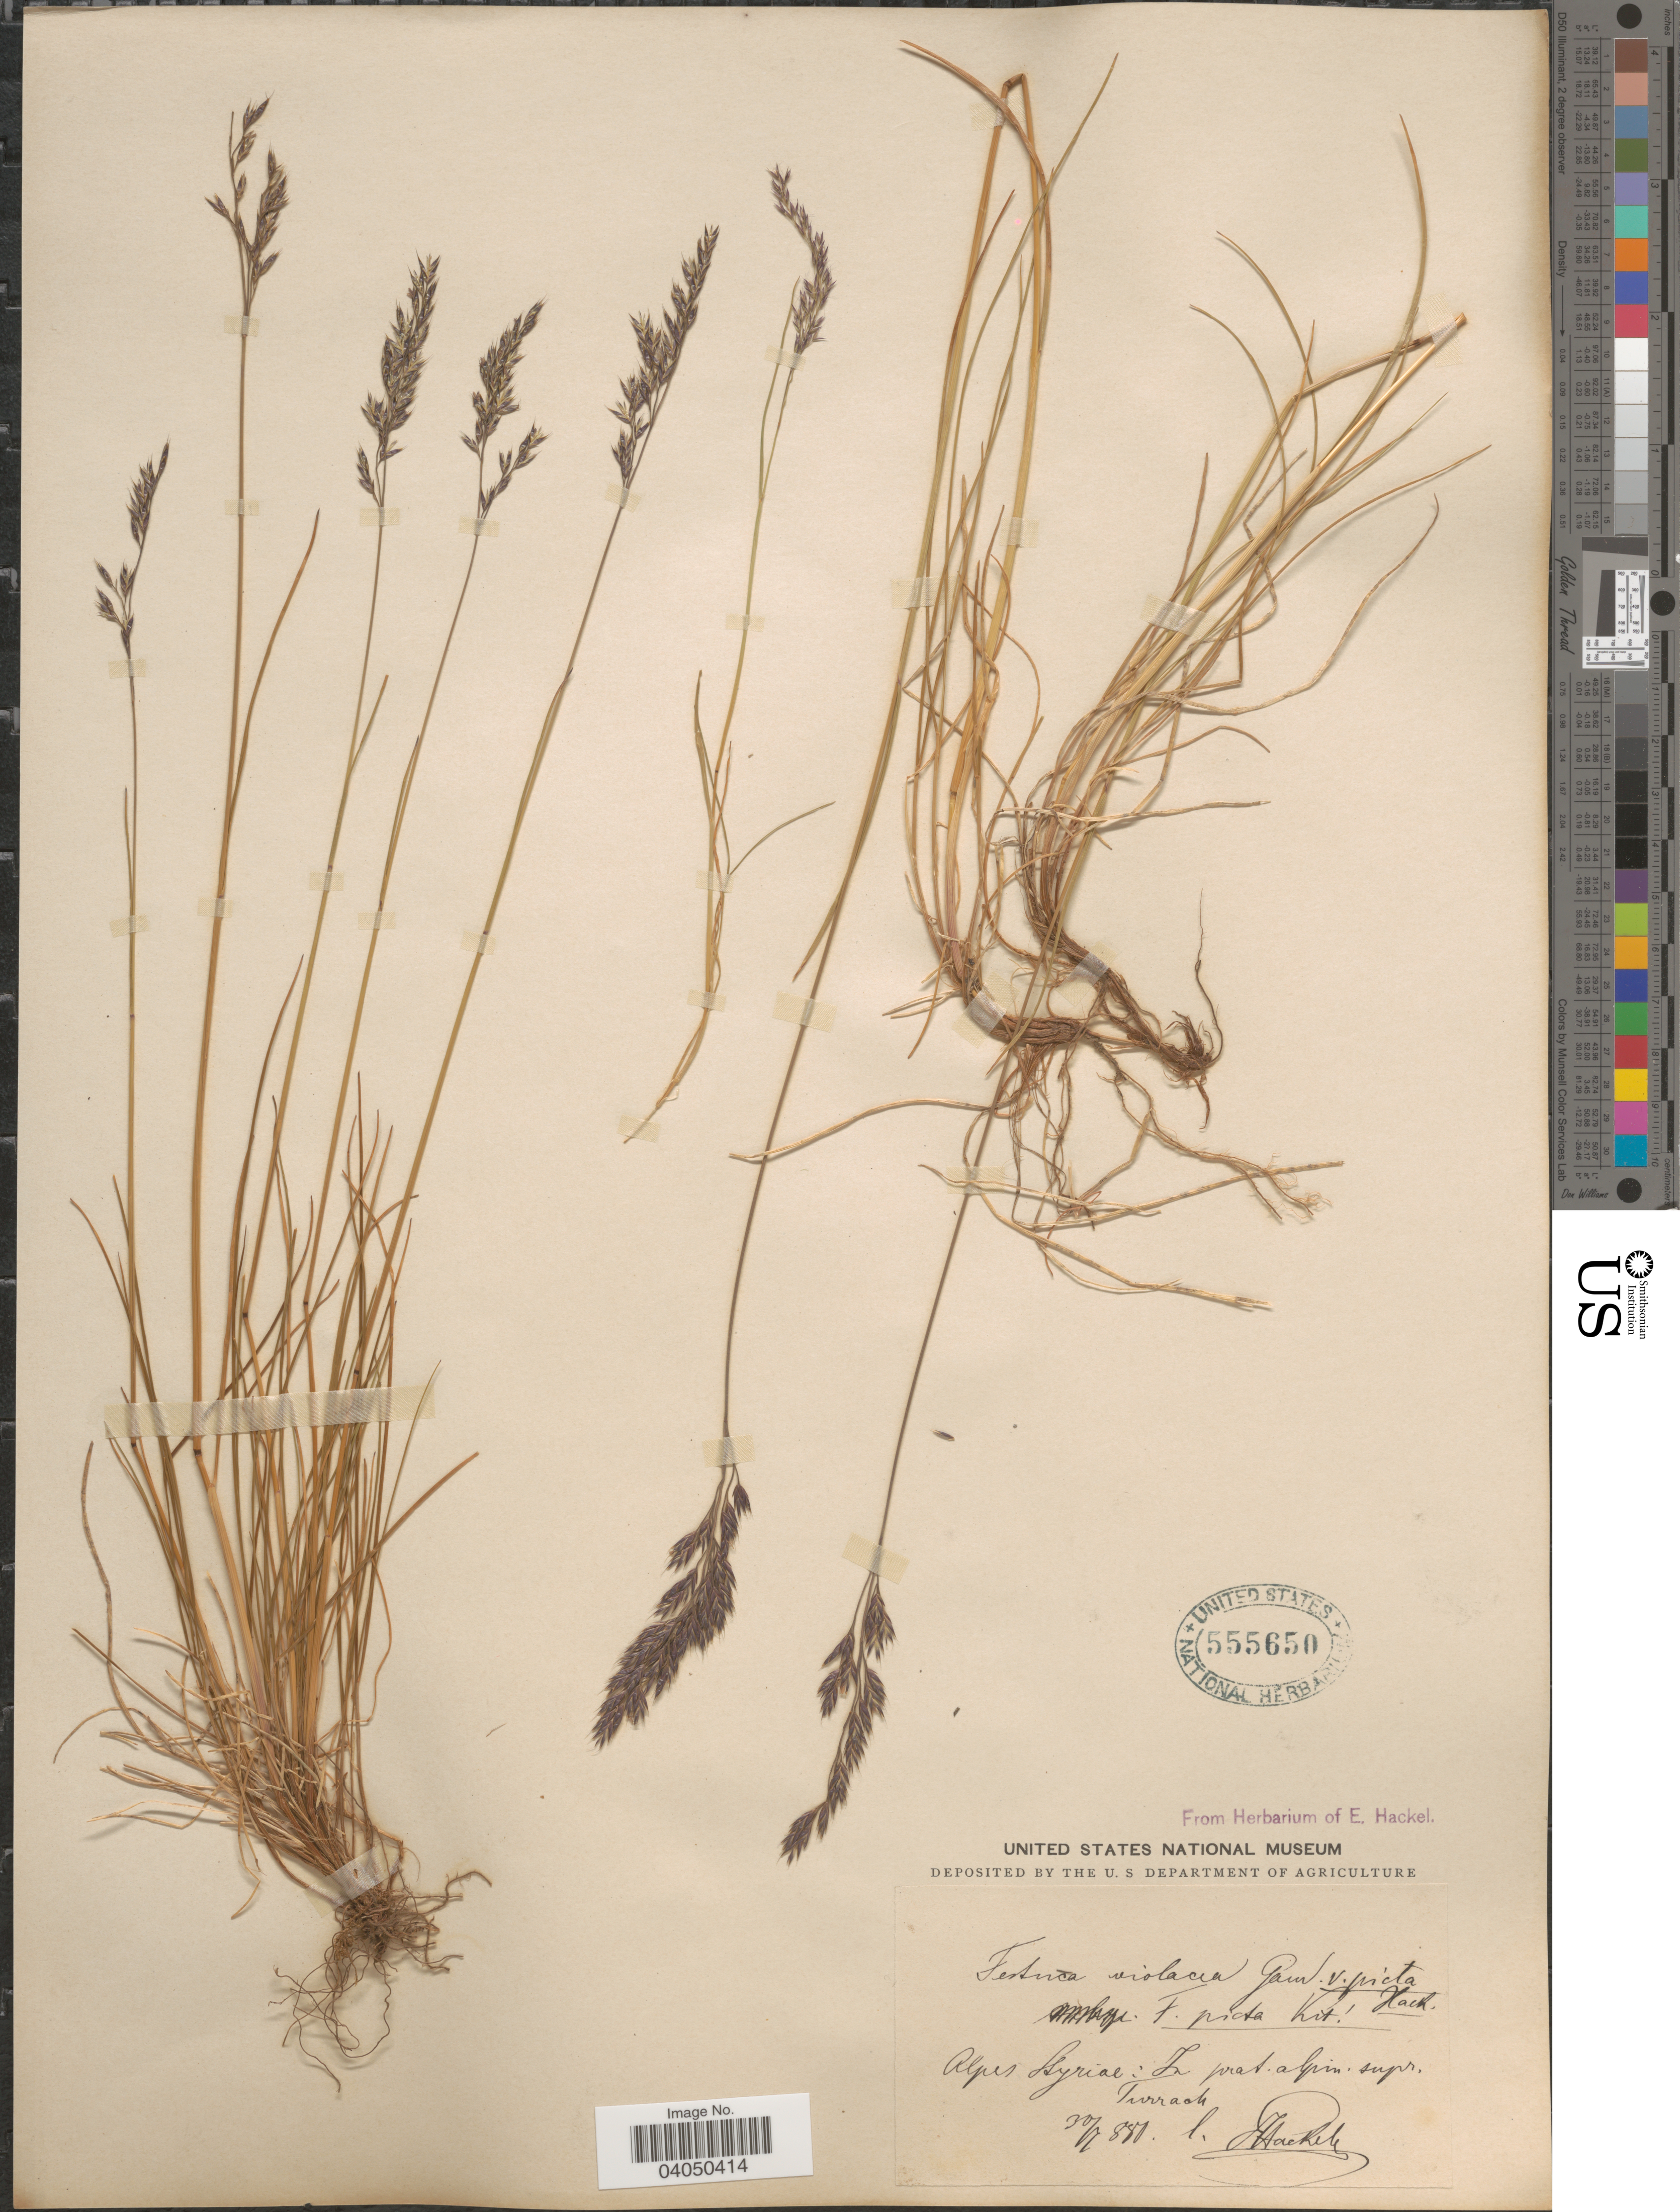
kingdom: Plantae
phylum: Tracheophyta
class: Liliopsida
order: Poales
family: Poaceae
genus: Festuca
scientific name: Festuca violacea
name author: Gaudin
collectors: E. Hackel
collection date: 1880-07-30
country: Austria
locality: Alpes Styriae: In prat. alpin. supr. Turrach.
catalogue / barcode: US 555650